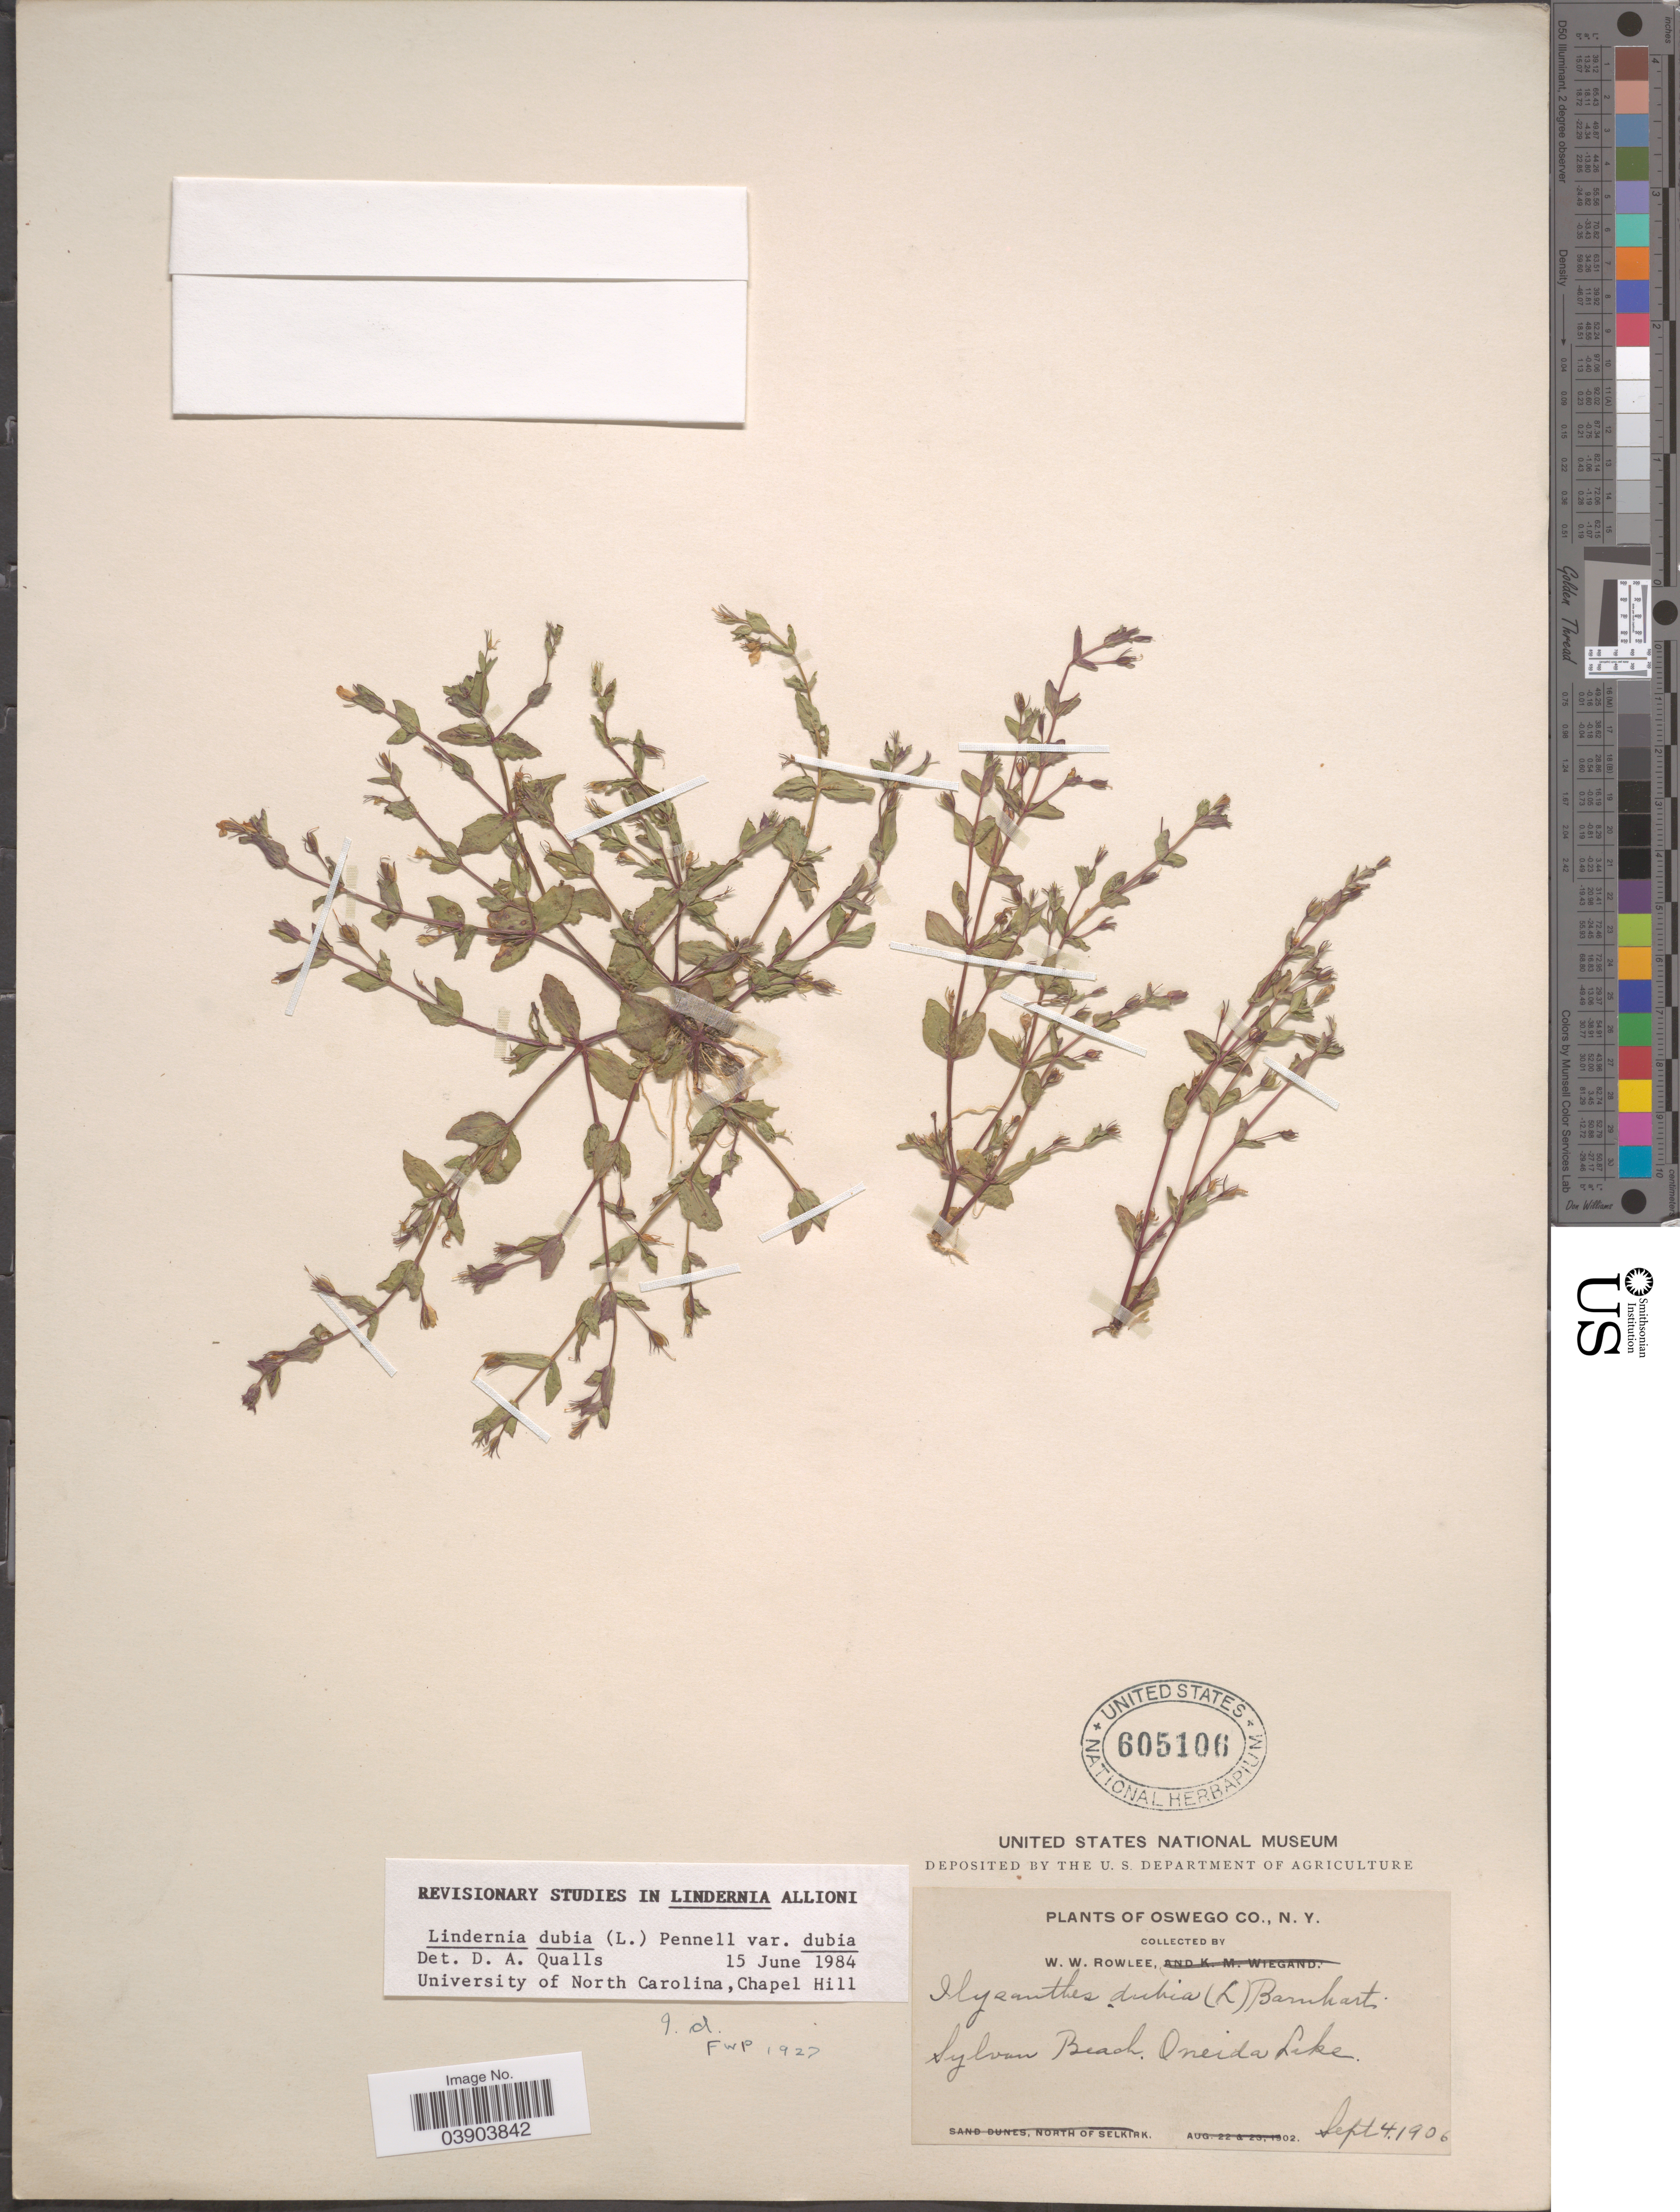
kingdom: Plantae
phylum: Tracheophyta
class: Magnoliopsida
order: Lamiales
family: Linderniaceae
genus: Lindernia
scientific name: Lindernia dubia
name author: (L.) Pennell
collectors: W. W. Rowlee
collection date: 1906-09-04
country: United States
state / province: New York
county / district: Oneida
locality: Oswego Co. Sylvan Beach, Oneida Lake.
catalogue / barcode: US 605106